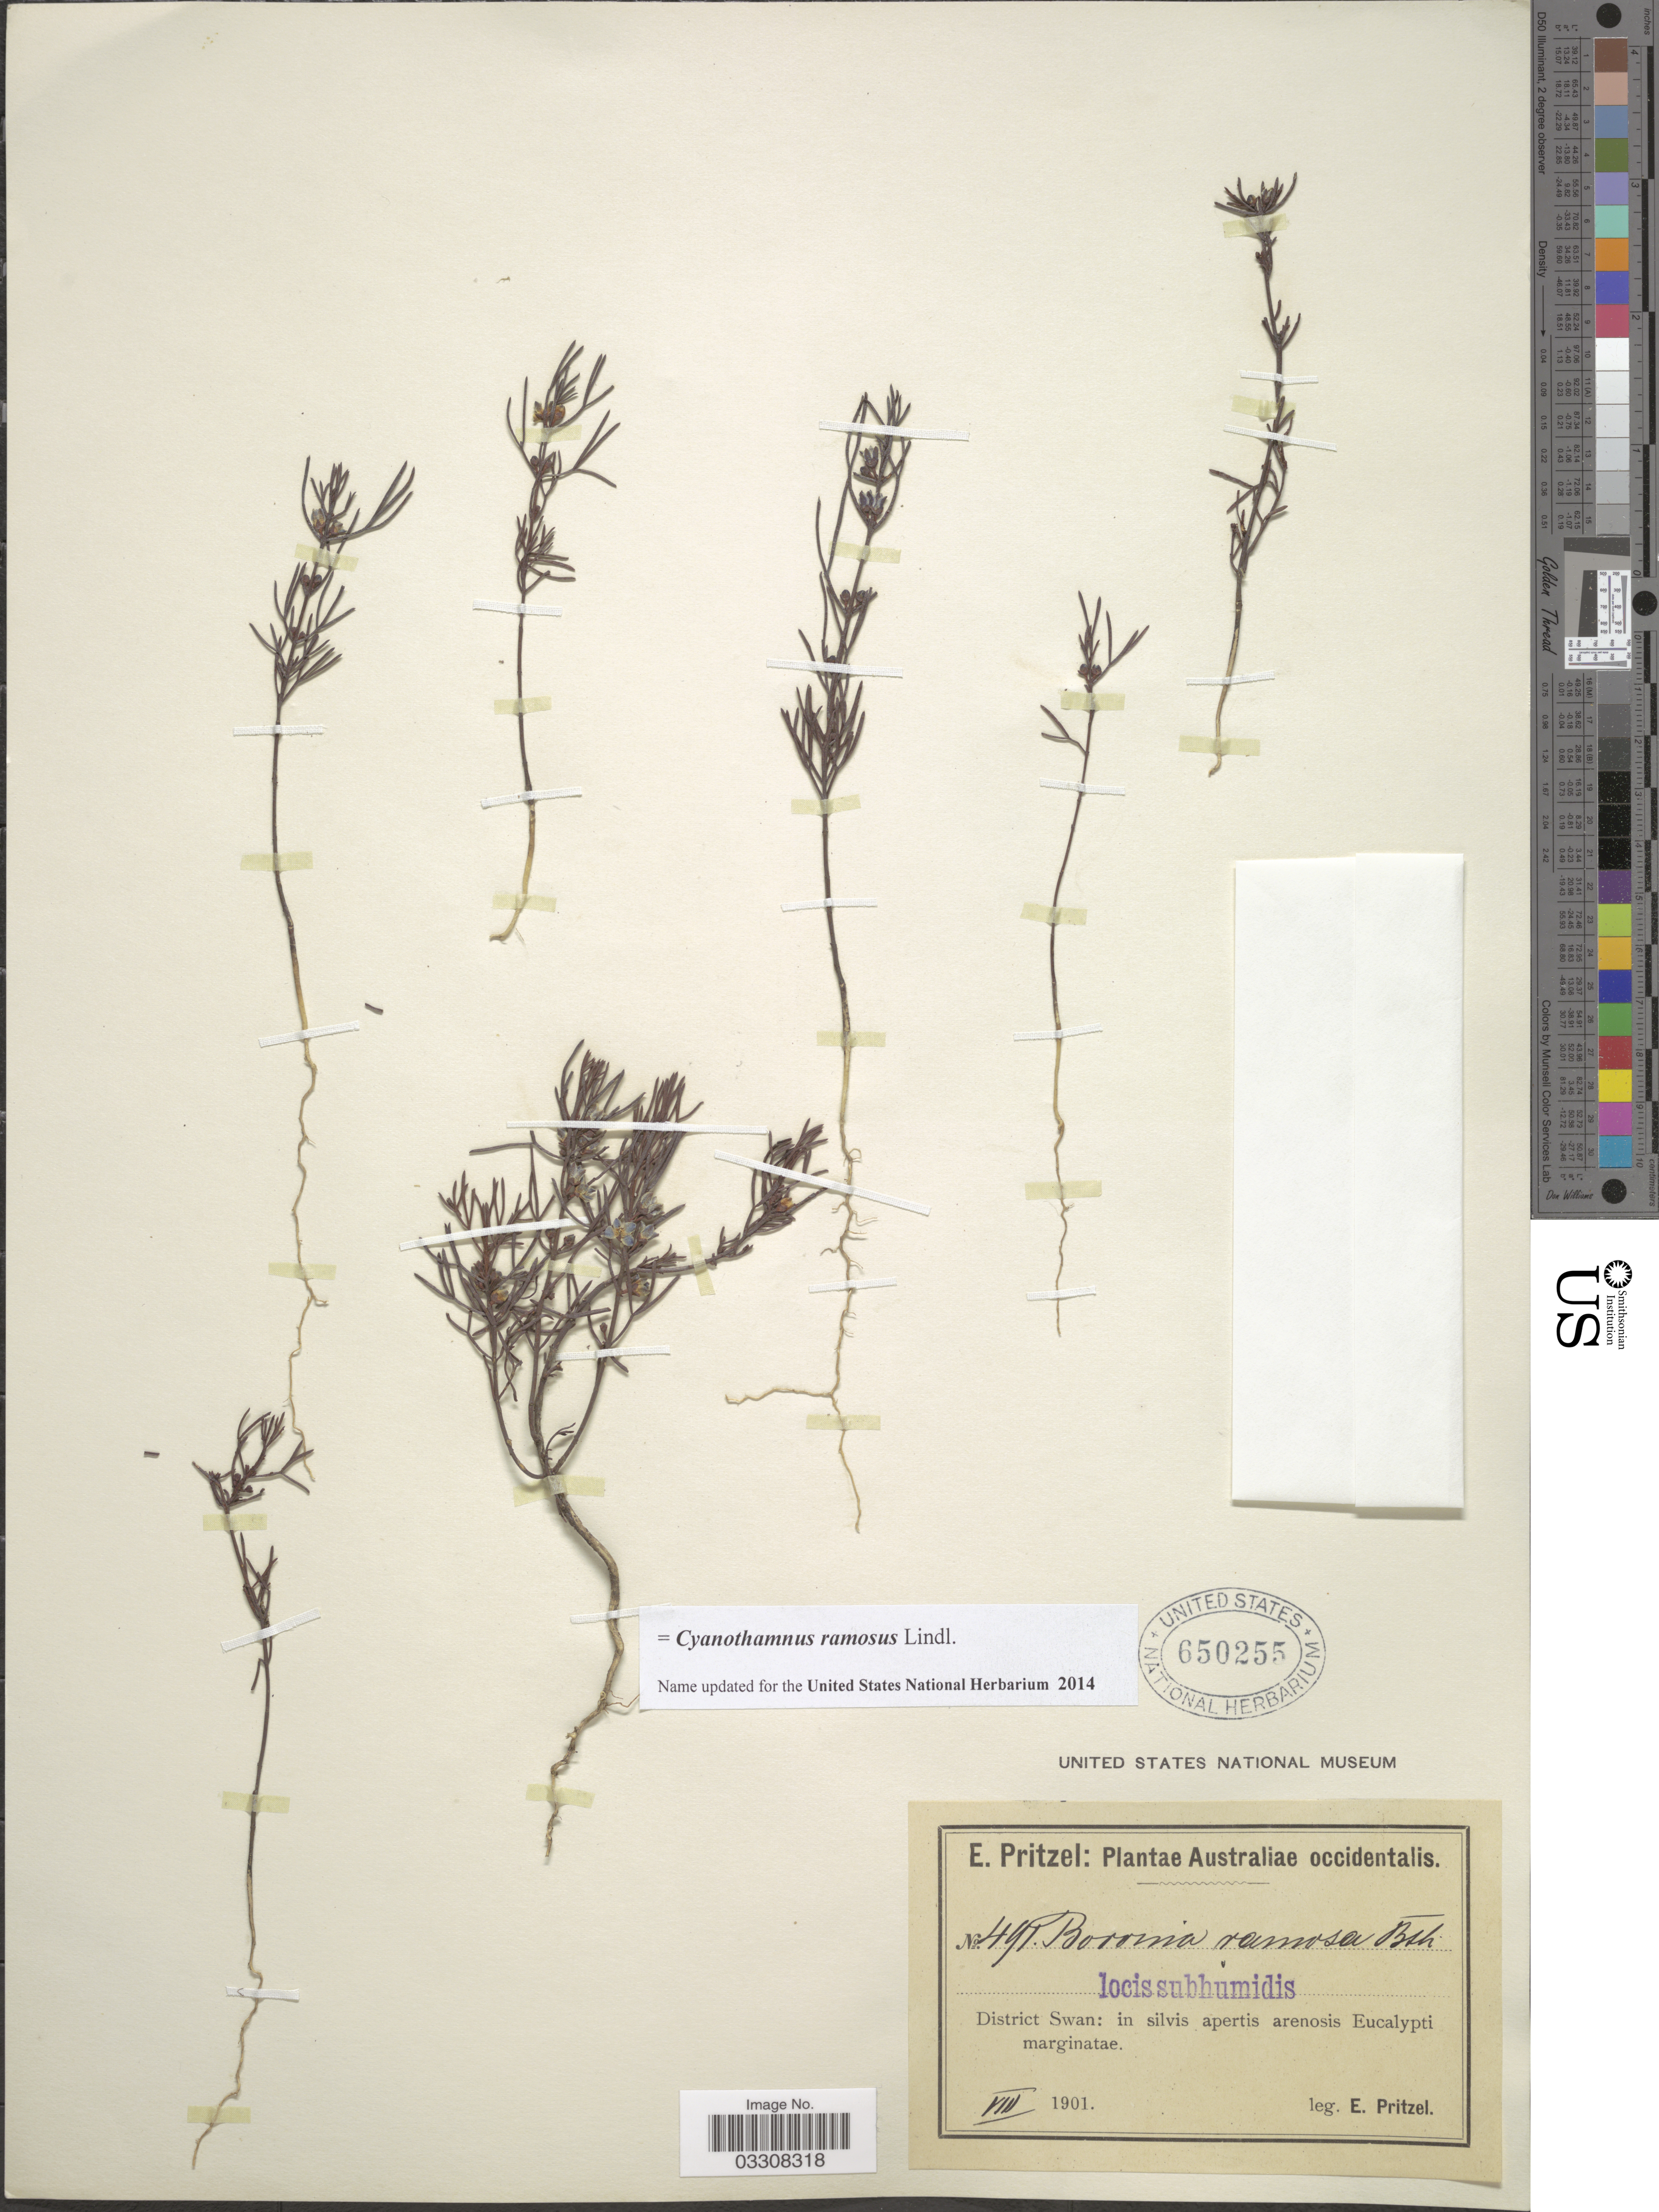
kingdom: Plantae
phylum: Tracheophyta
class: Magnoliopsida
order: Sapindales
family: Rutaceae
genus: Cyanothamnus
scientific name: Cyanothamnus ramosus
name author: Lindl.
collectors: E. G. Pritzel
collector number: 491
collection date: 1901-08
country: Australia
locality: Australiae occidentalis. District Swan: in silvis apertis arenosis Eucalypti marginatae.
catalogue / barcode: US 650255